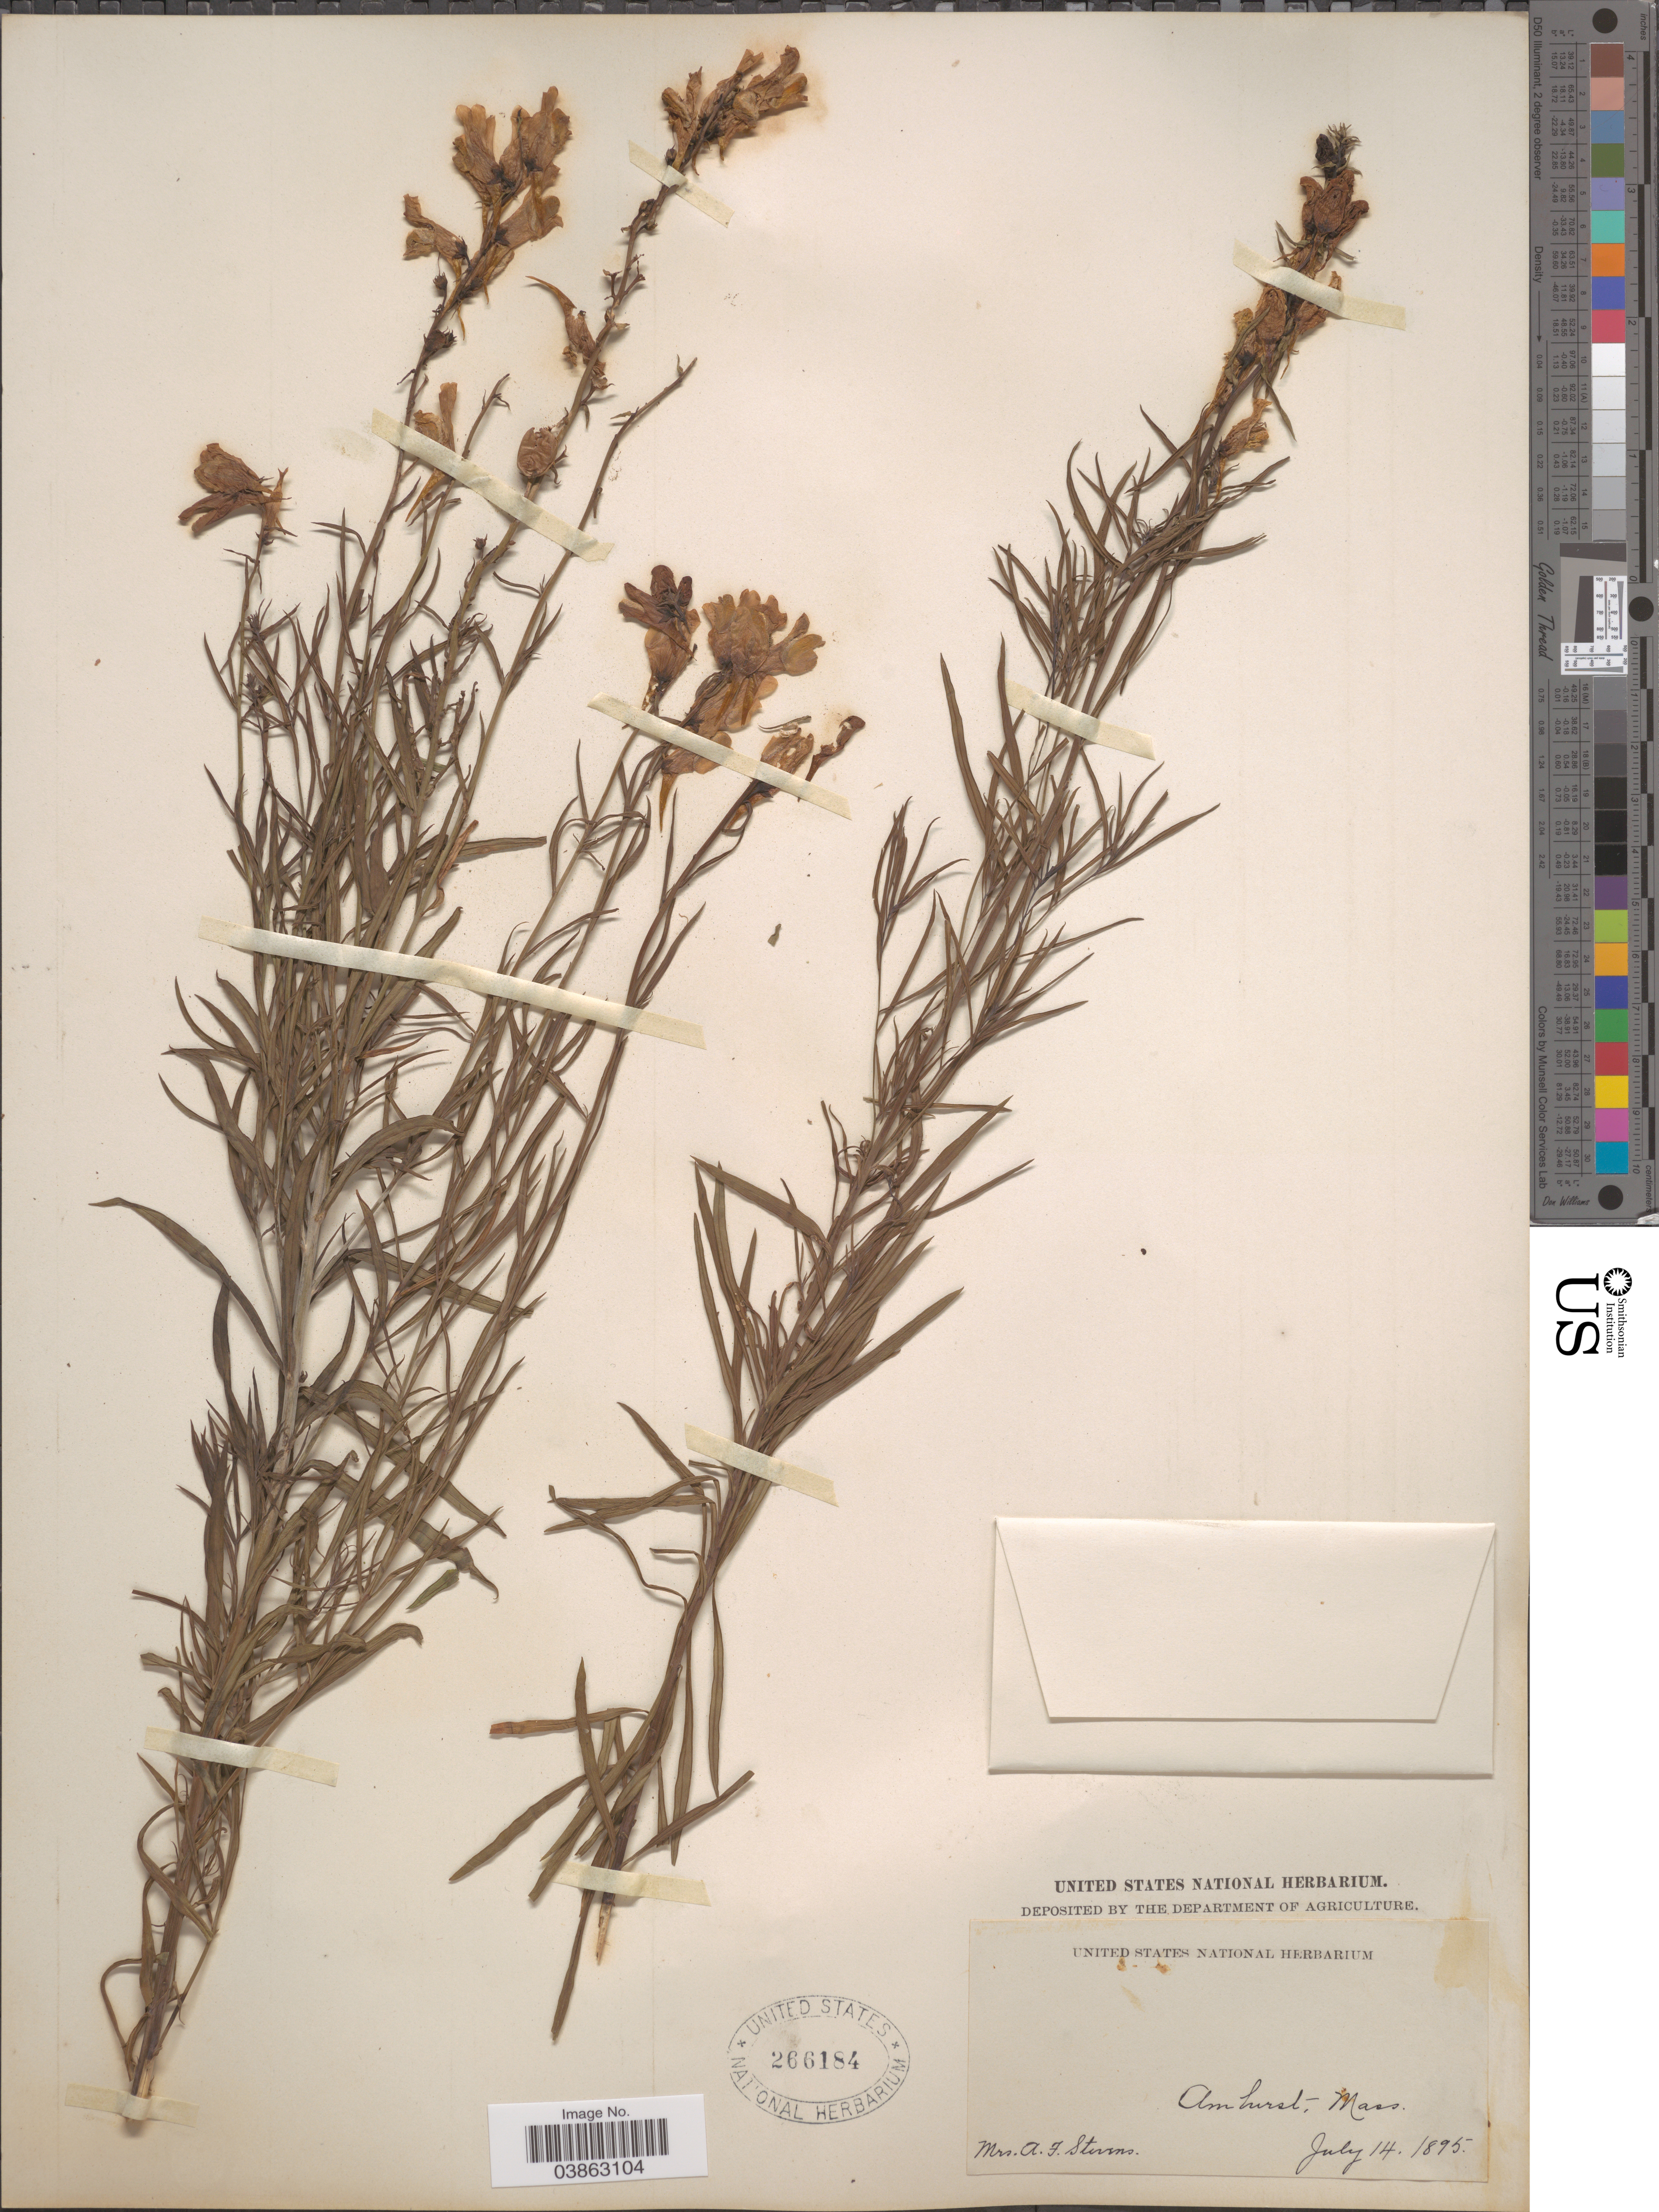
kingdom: Plantae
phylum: Tracheophyta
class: Magnoliopsida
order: Lamiales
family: Plantaginaceae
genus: Linaria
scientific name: Linaria vulgaris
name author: Mill.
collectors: A. Stevens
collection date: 1895-07-14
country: United States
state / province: Massachusetts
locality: Amherst.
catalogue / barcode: US 266184